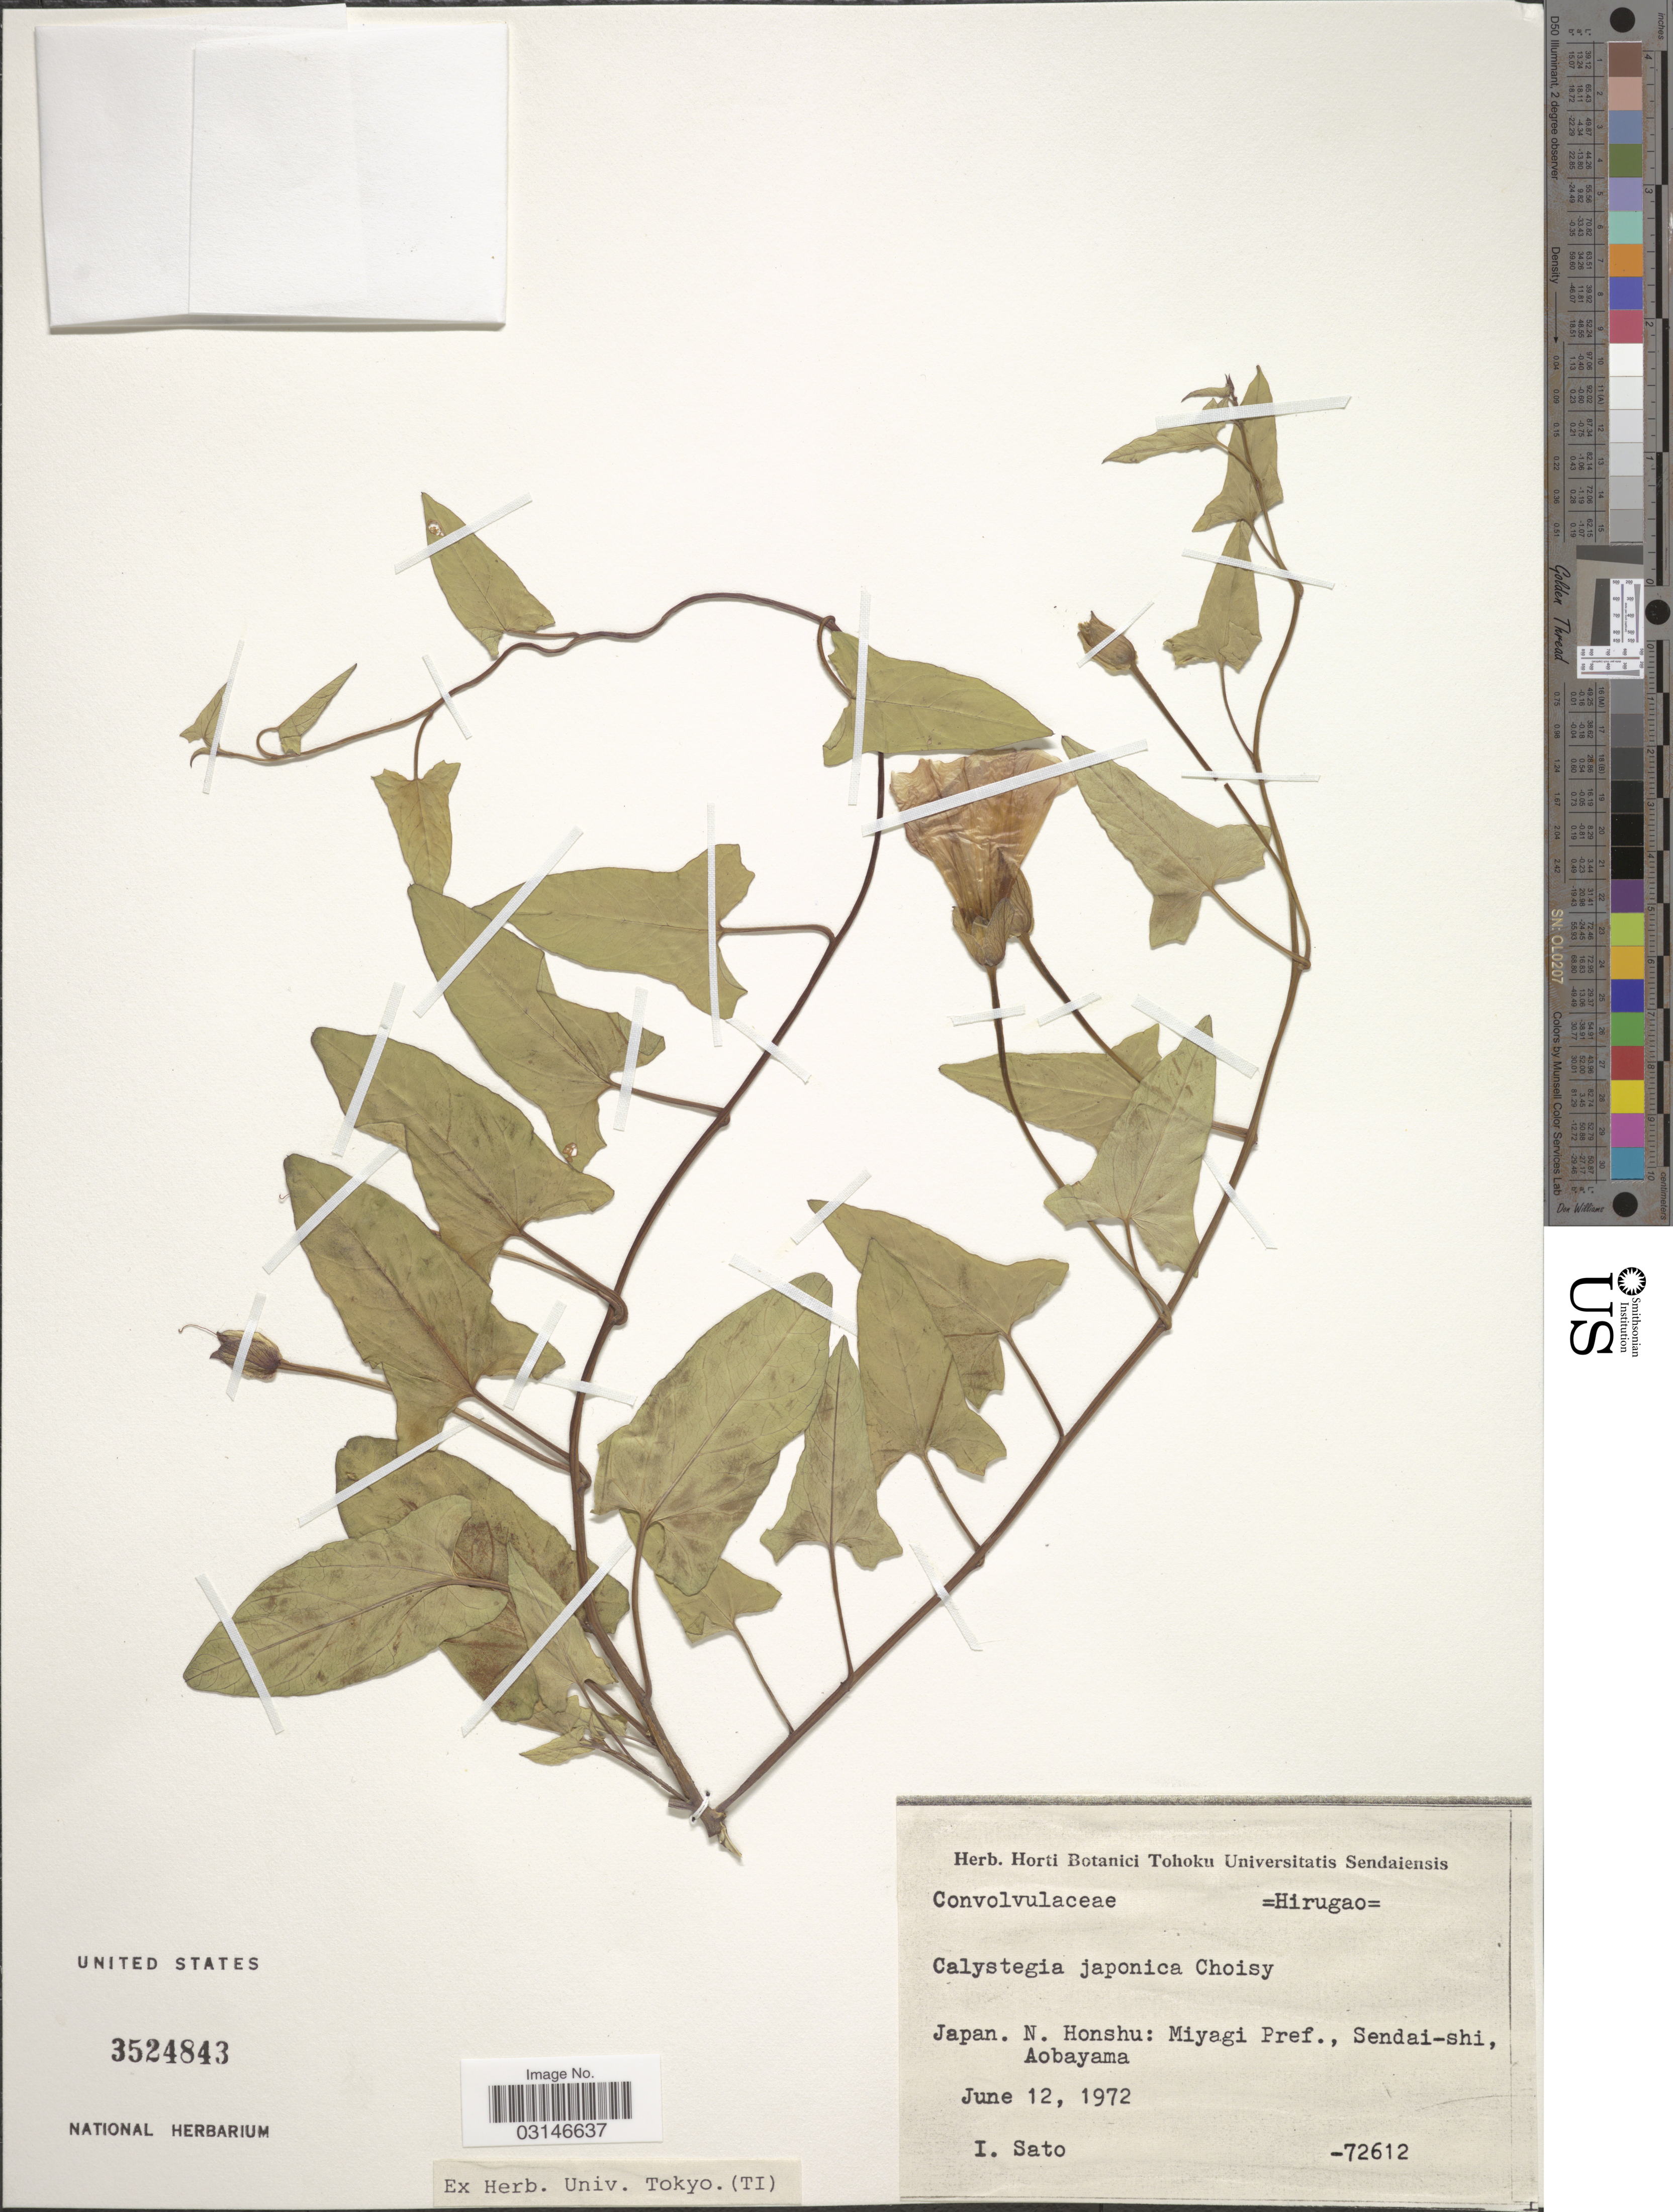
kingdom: Plantae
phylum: Tracheophyta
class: Magnoliopsida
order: Solanales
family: Convolvulaceae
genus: Calystegia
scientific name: Calystegia japonica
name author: (Thunb.) Choisy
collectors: I. Sato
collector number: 72612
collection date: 1972-06-12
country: Japan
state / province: Miyagi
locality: N. Honshu: Miyagi Pref., Sendai-shi, Aobayama.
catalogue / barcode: US 3524843